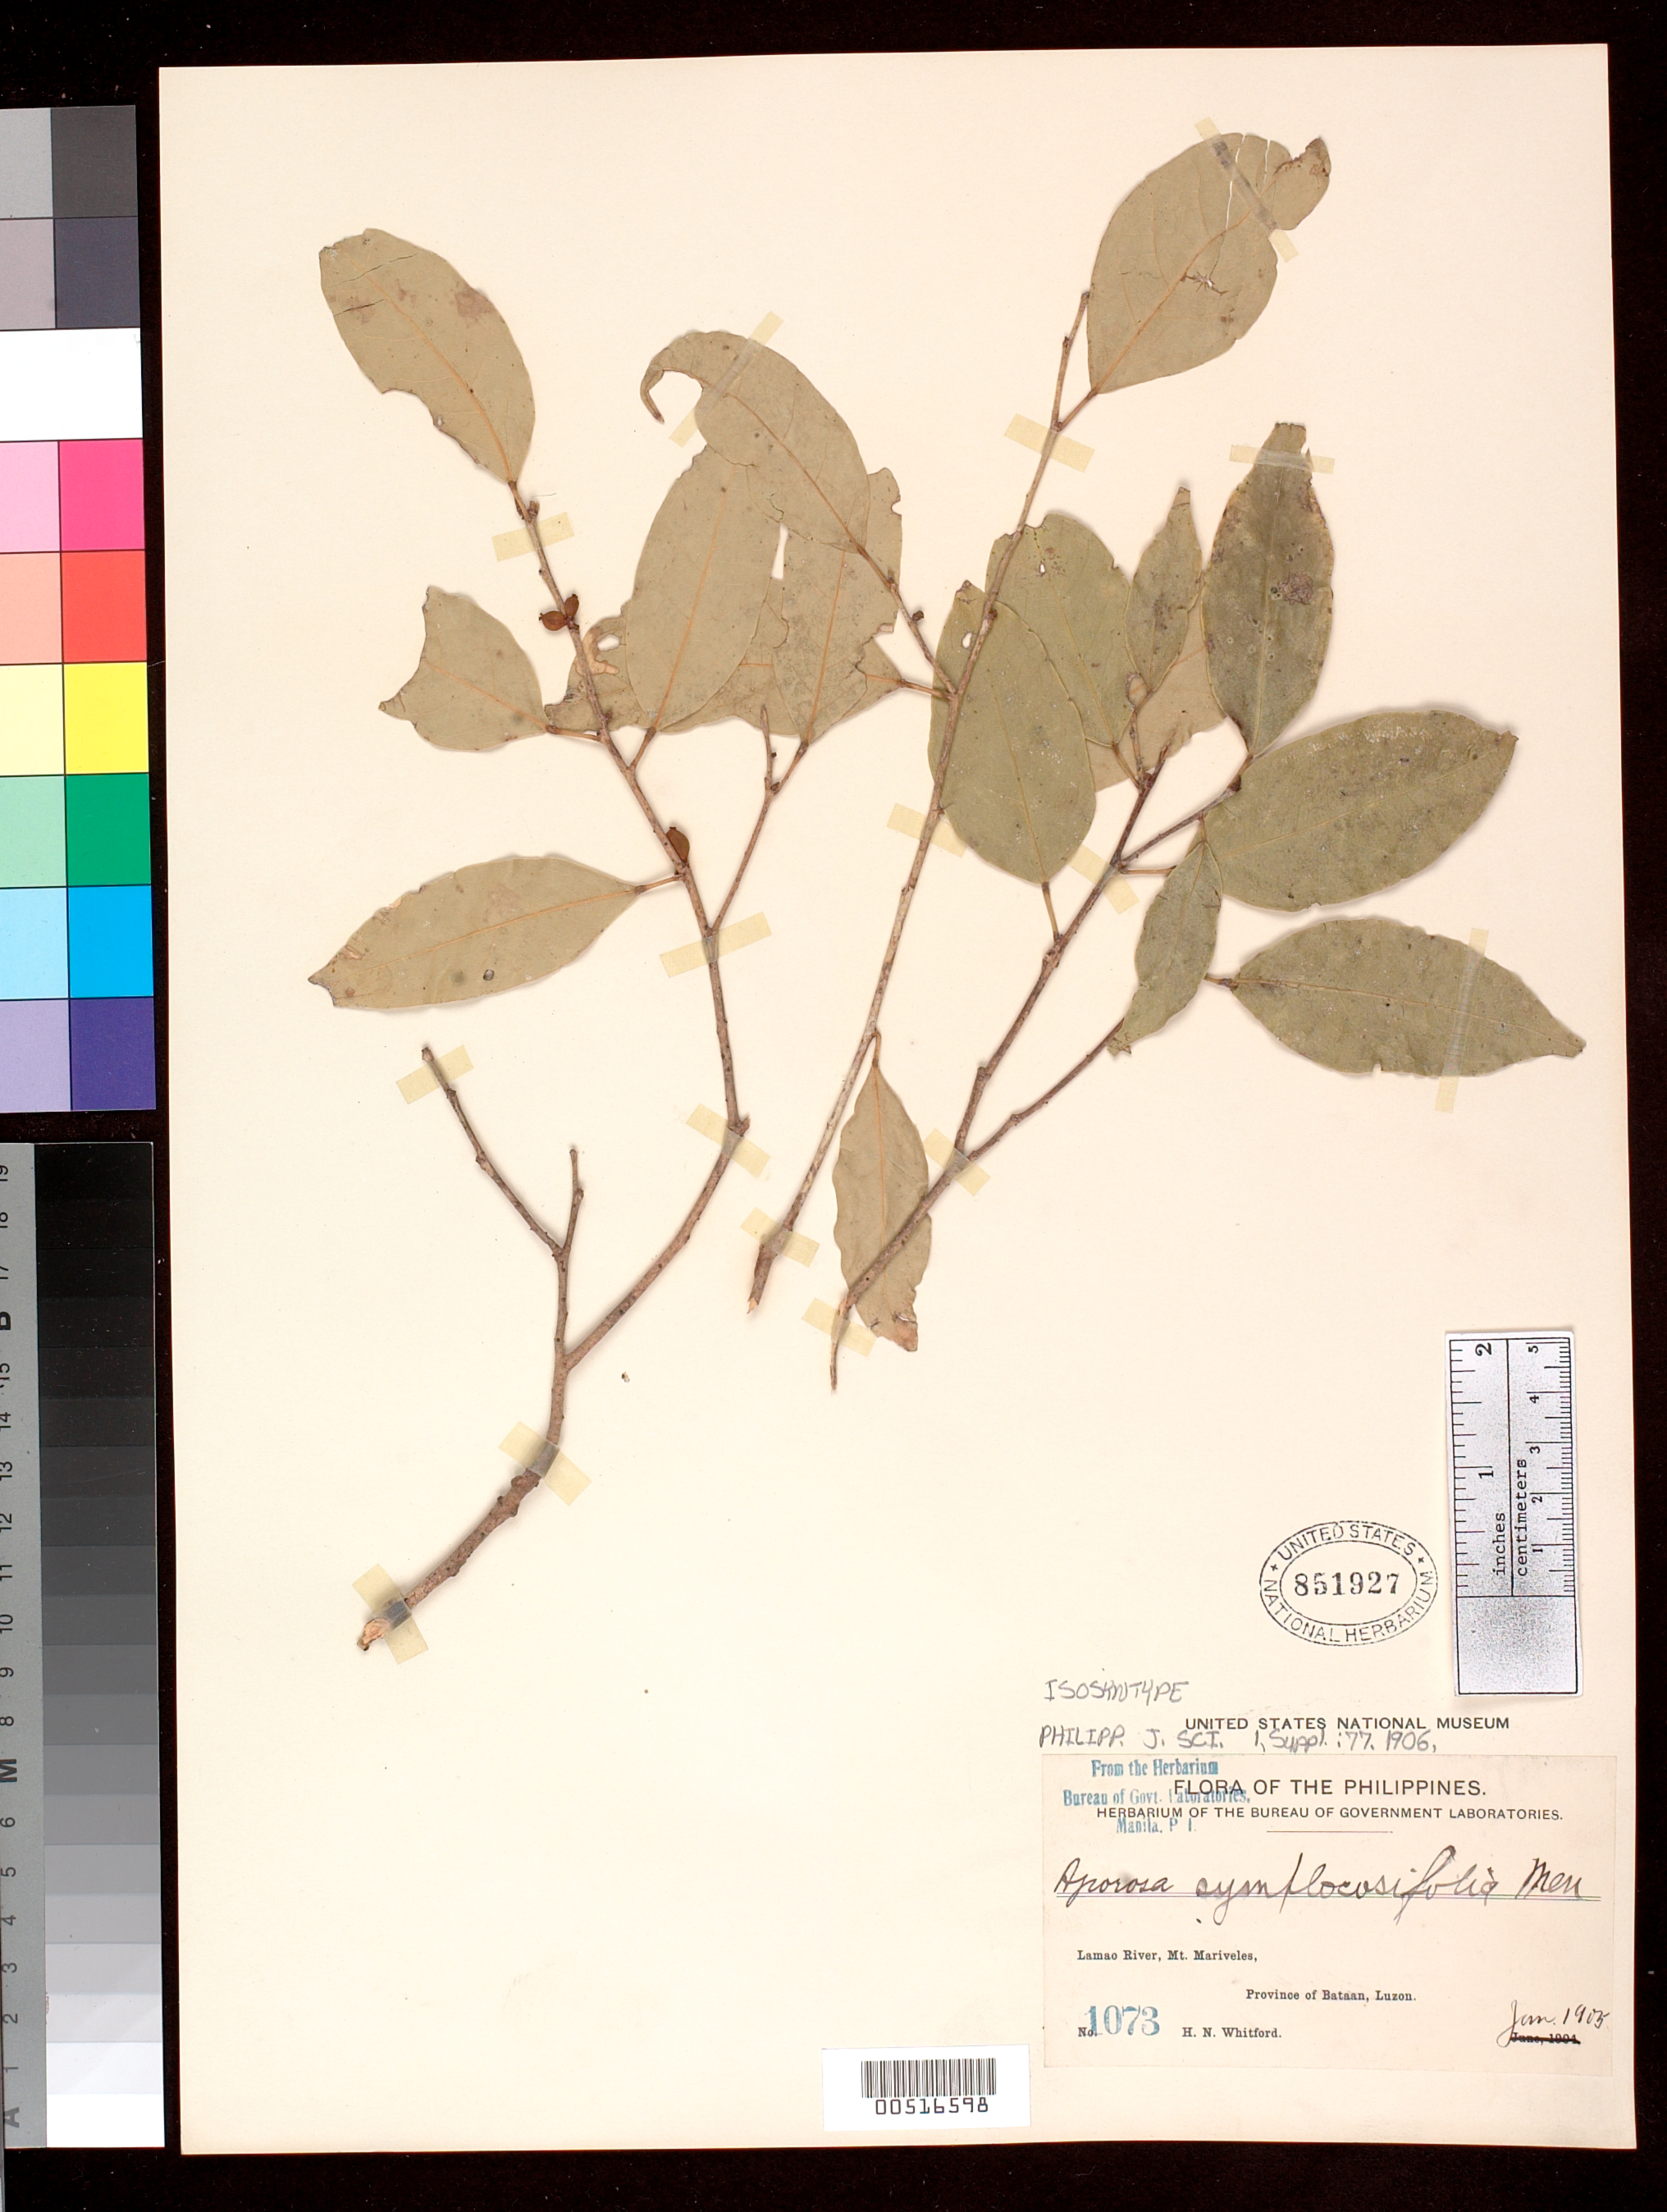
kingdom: Plantae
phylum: Tracheophyta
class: Magnoliopsida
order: Malpighiales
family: Phyllanthaceae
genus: Aporosa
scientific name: Aporosa symplocosifolia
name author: Merr.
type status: Isosyntype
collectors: H. N. Whitford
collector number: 1073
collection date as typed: Jan 1905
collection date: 1905-01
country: Philippines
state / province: Central Luzon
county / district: Bataan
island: Luzon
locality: Lamao River, Mt Mariveles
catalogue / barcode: US 851927